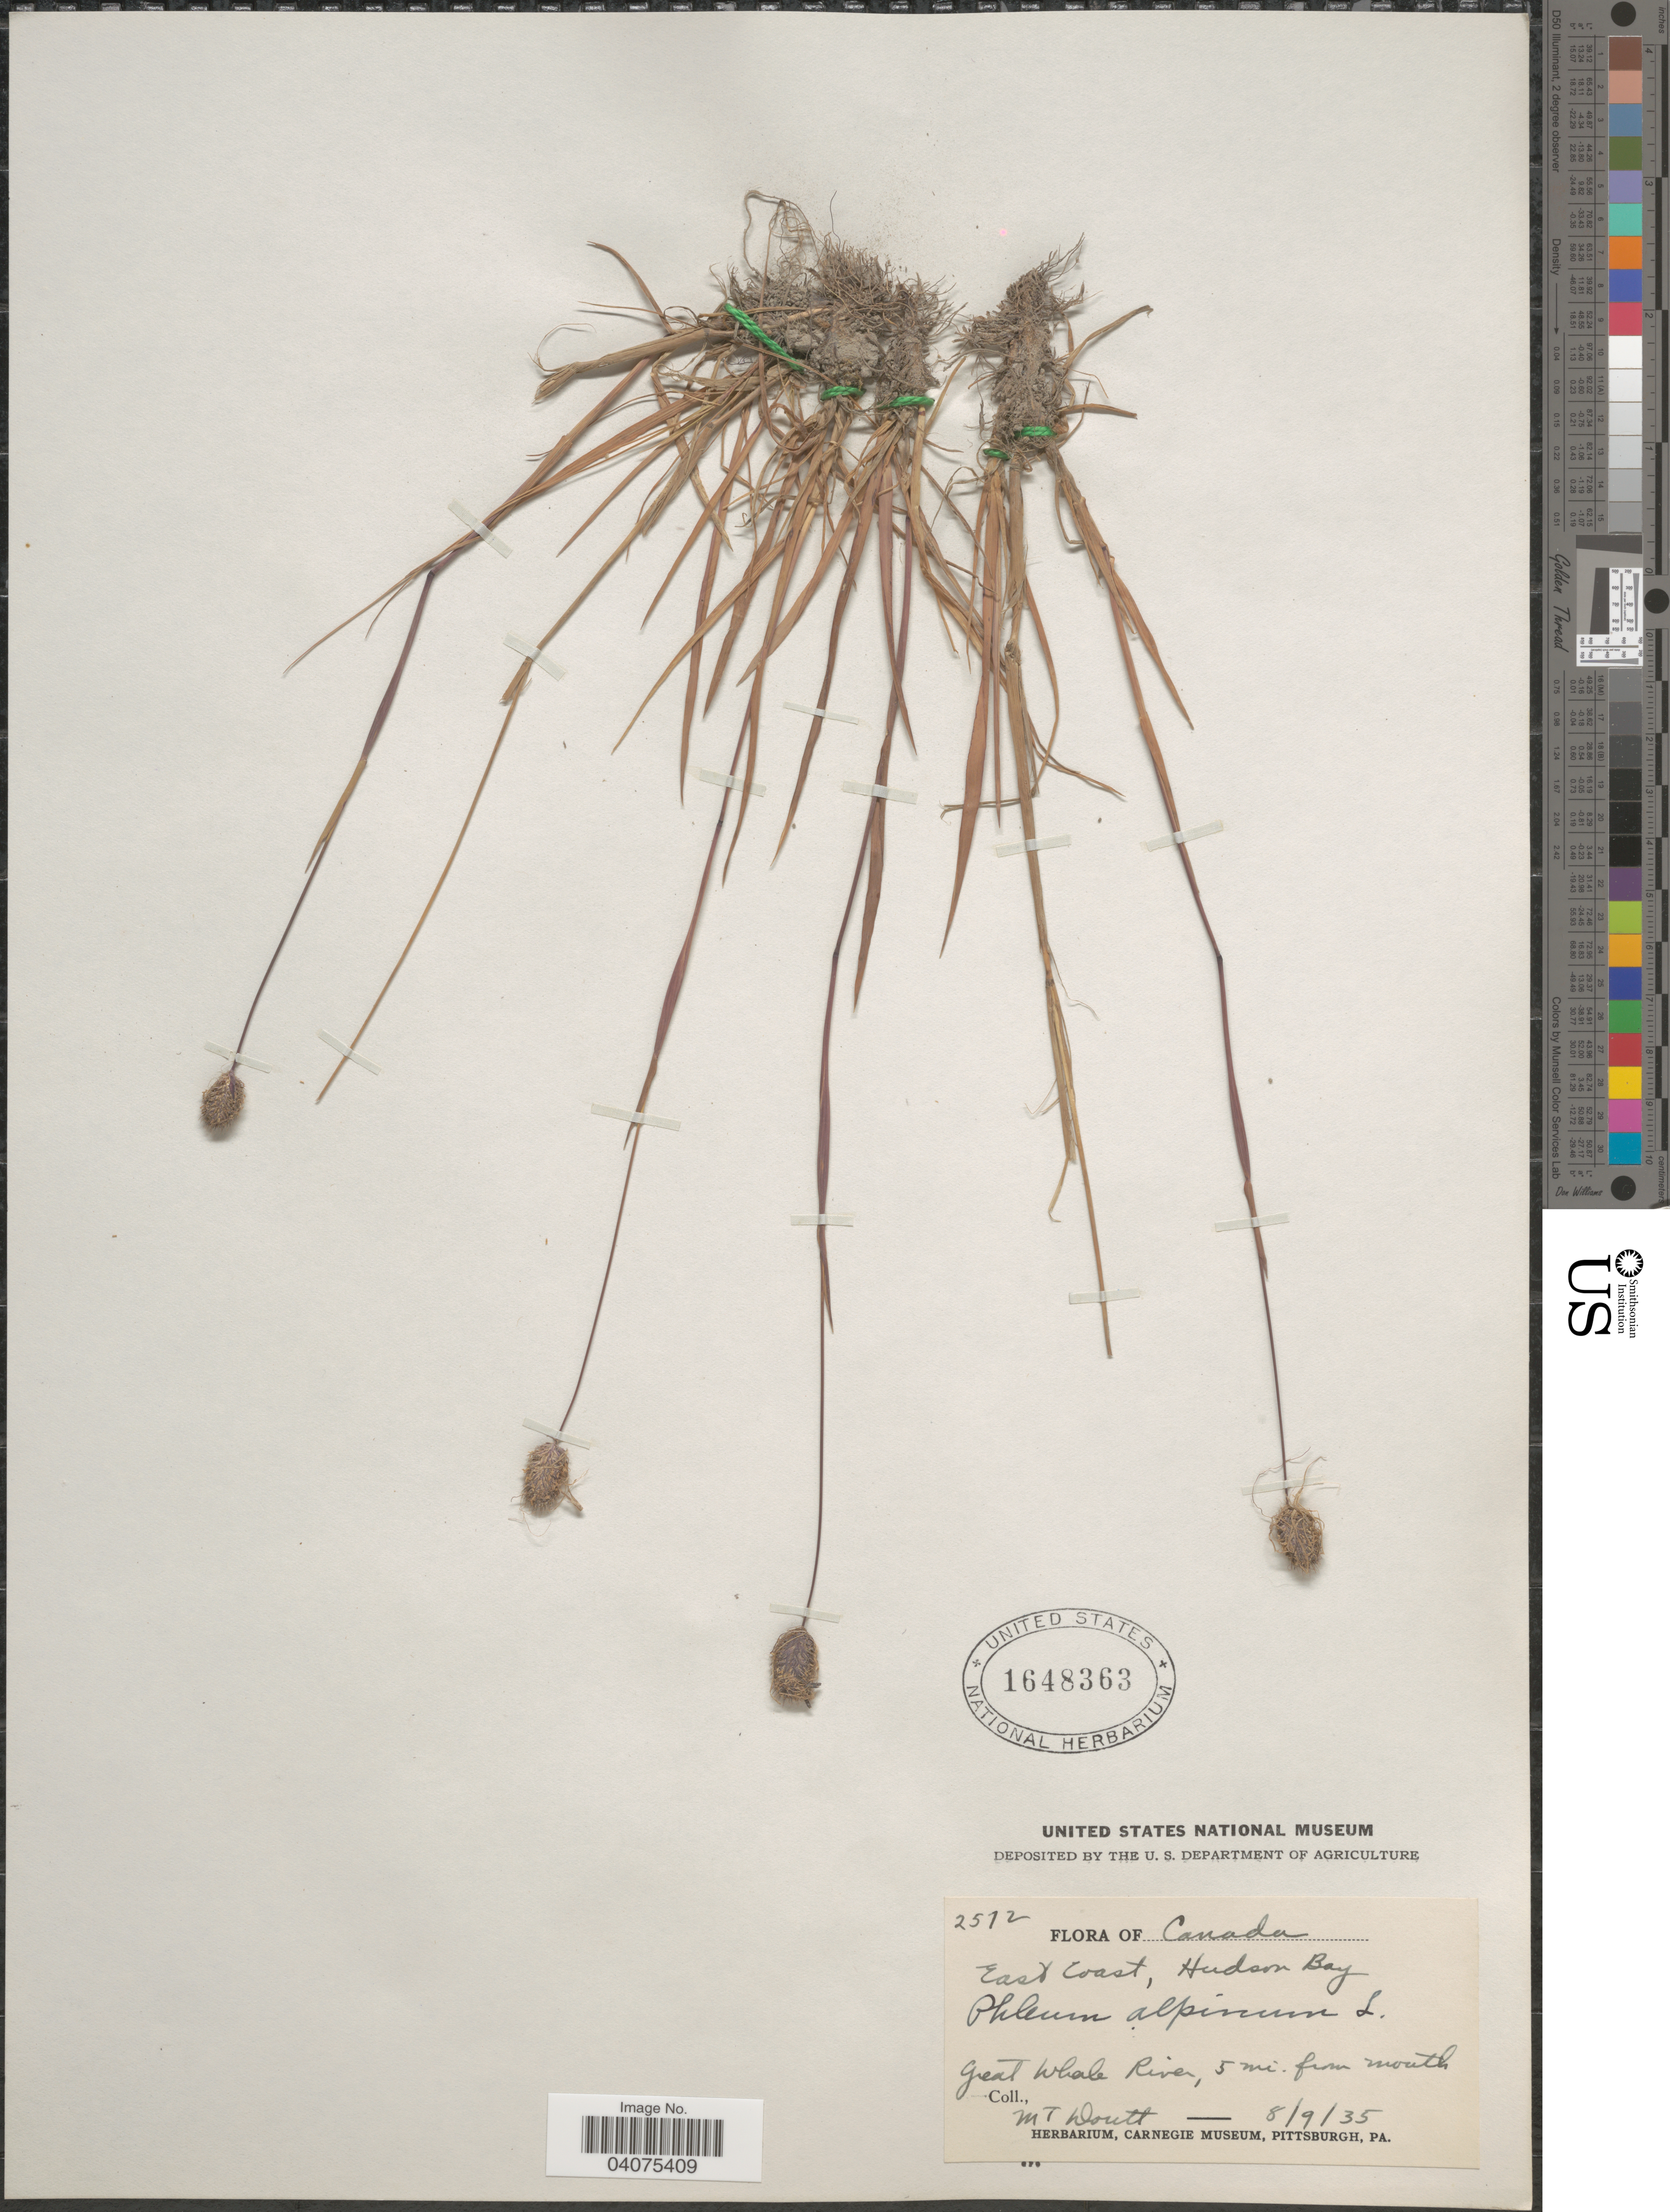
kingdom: Plantae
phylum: Tracheophyta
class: Liliopsida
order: Poales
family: Poaceae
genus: Phleum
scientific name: Phleum alpinum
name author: L.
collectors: M. Doutt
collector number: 2572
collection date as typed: Transcribed d/m/y: 8/9/35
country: Canada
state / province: Quebec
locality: East Coast, Hudson Bay. Great Whale River, 5 mi. from mouth.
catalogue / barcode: US 1648363